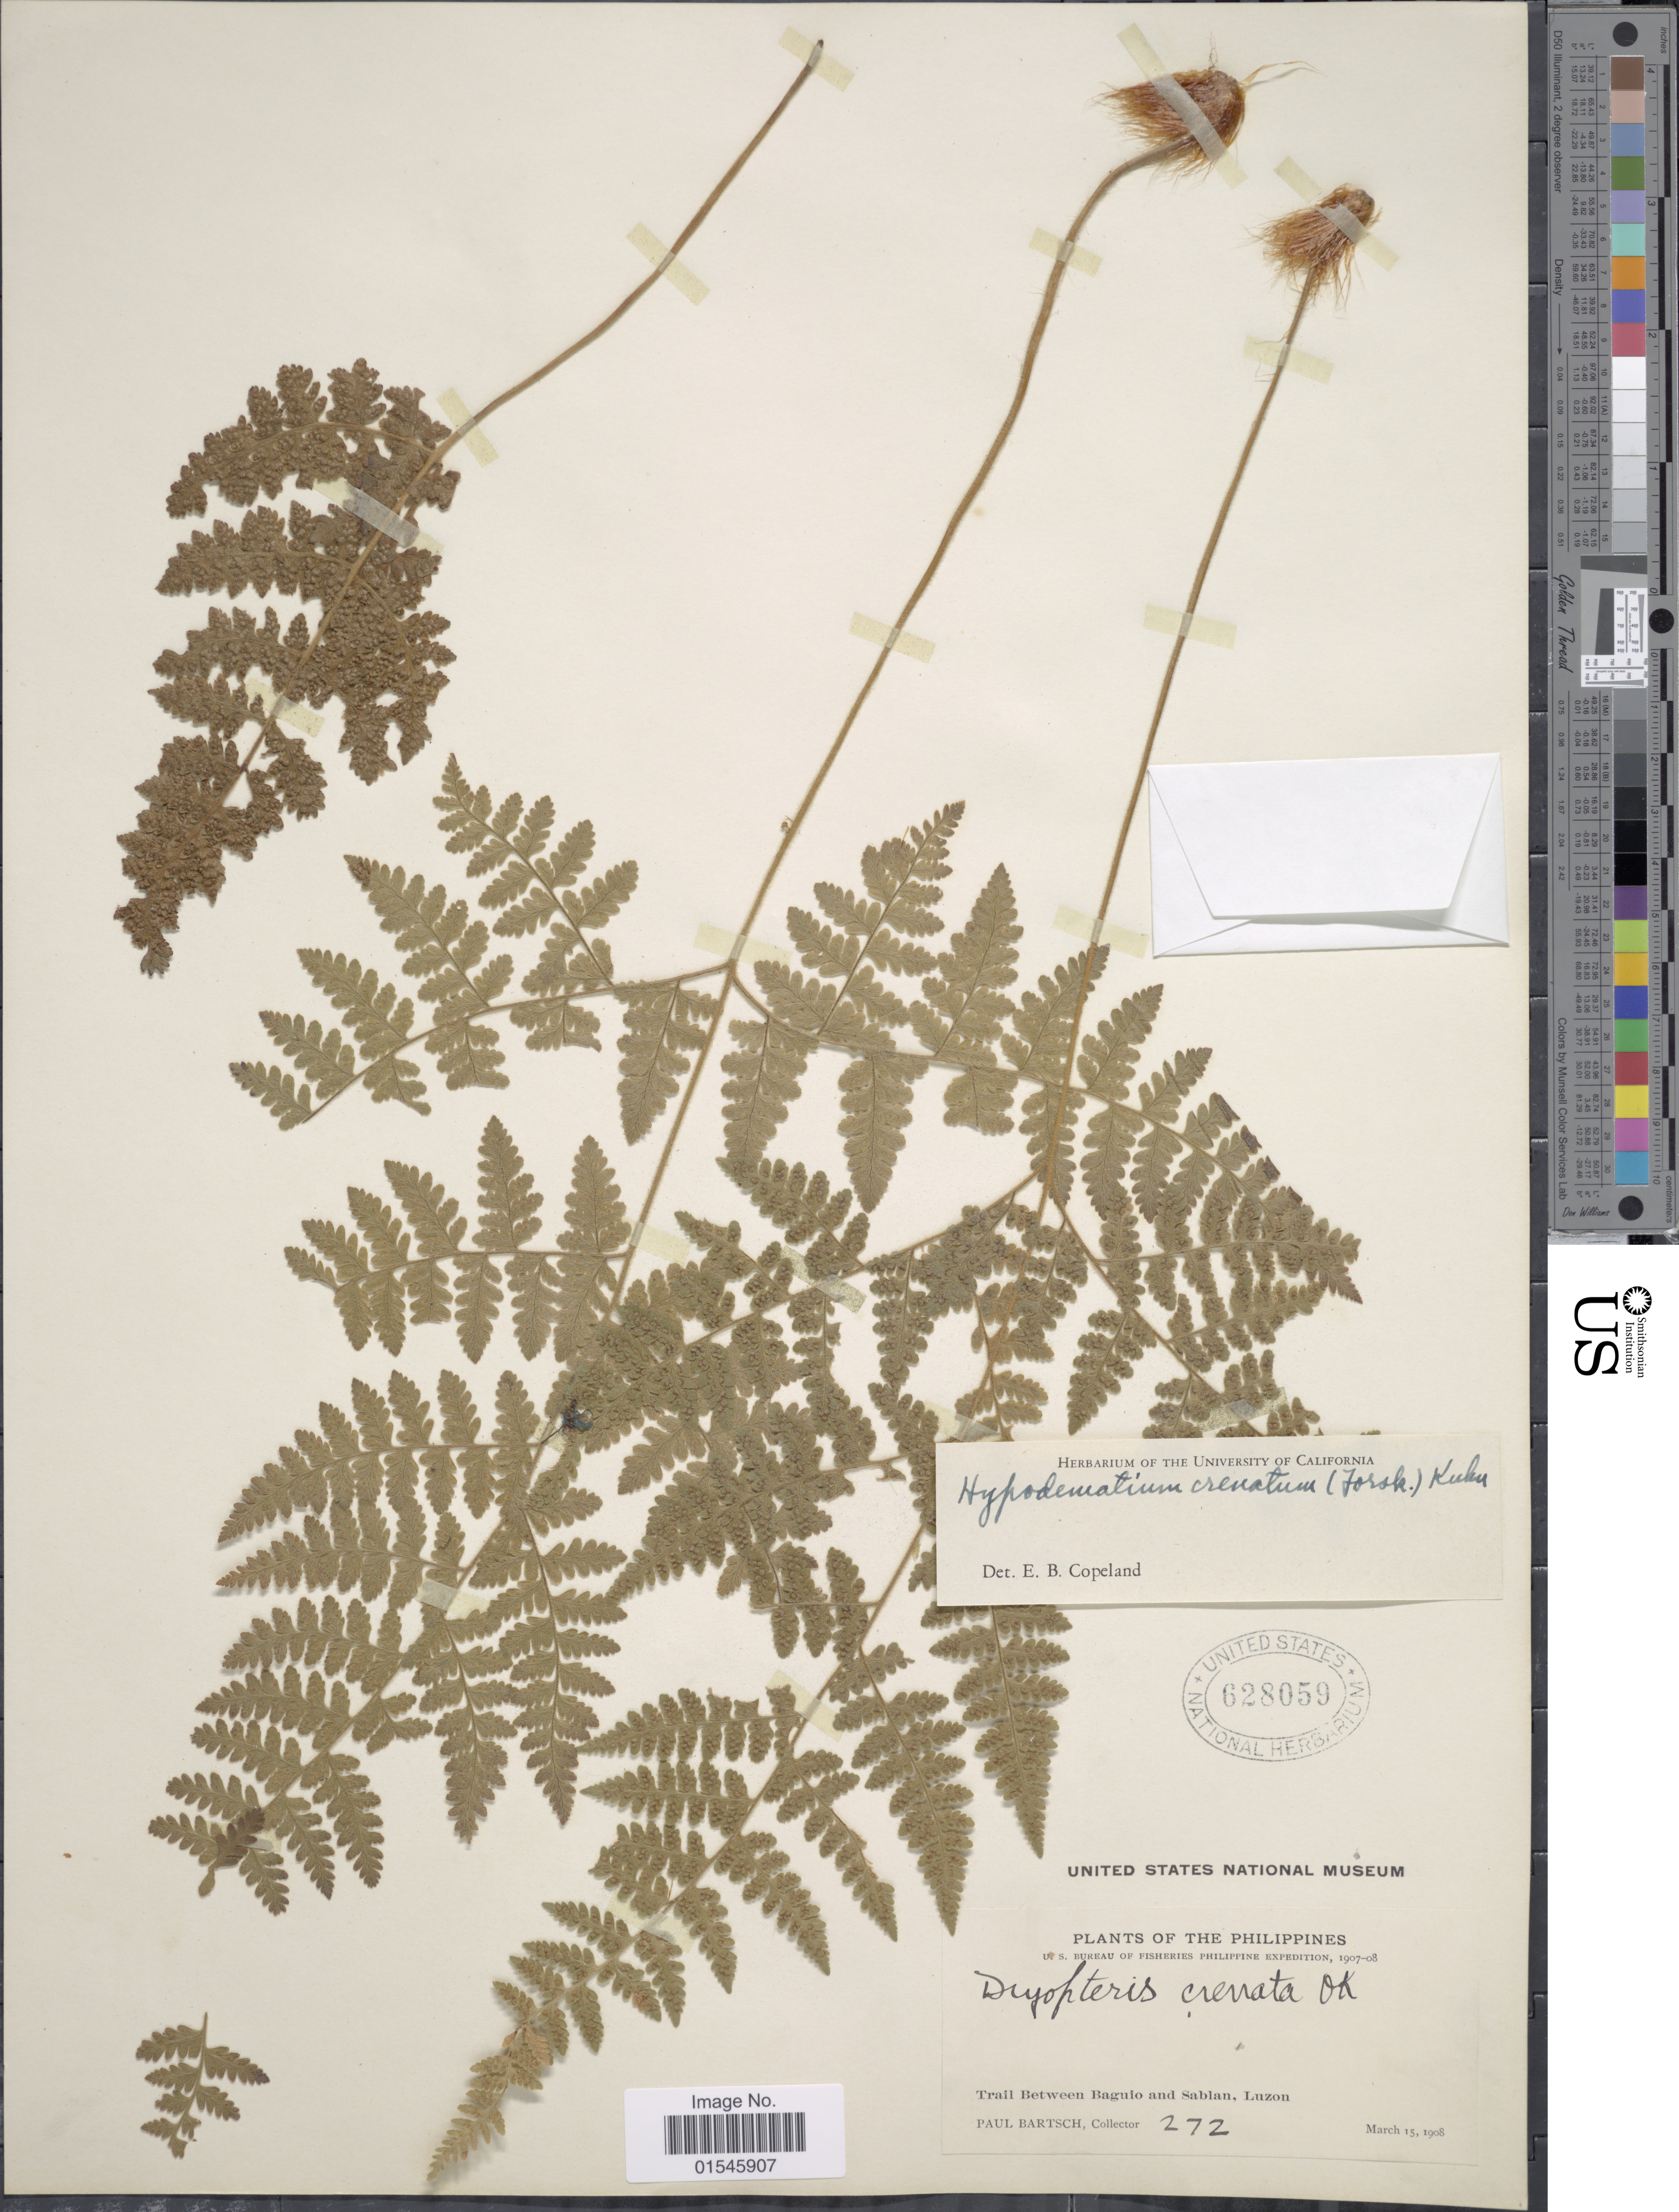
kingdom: Plantae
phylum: Tracheophyta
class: Polypodiopsida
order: Polypodiales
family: Hypodematiaceae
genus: Hypodematium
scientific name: Hypodematium crenatum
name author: (Forssk.) Kuhn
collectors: P. Bartsch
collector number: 272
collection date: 1908-03-15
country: Philippines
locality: Trail between Baguio and Sablan, Luzon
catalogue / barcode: US 628059